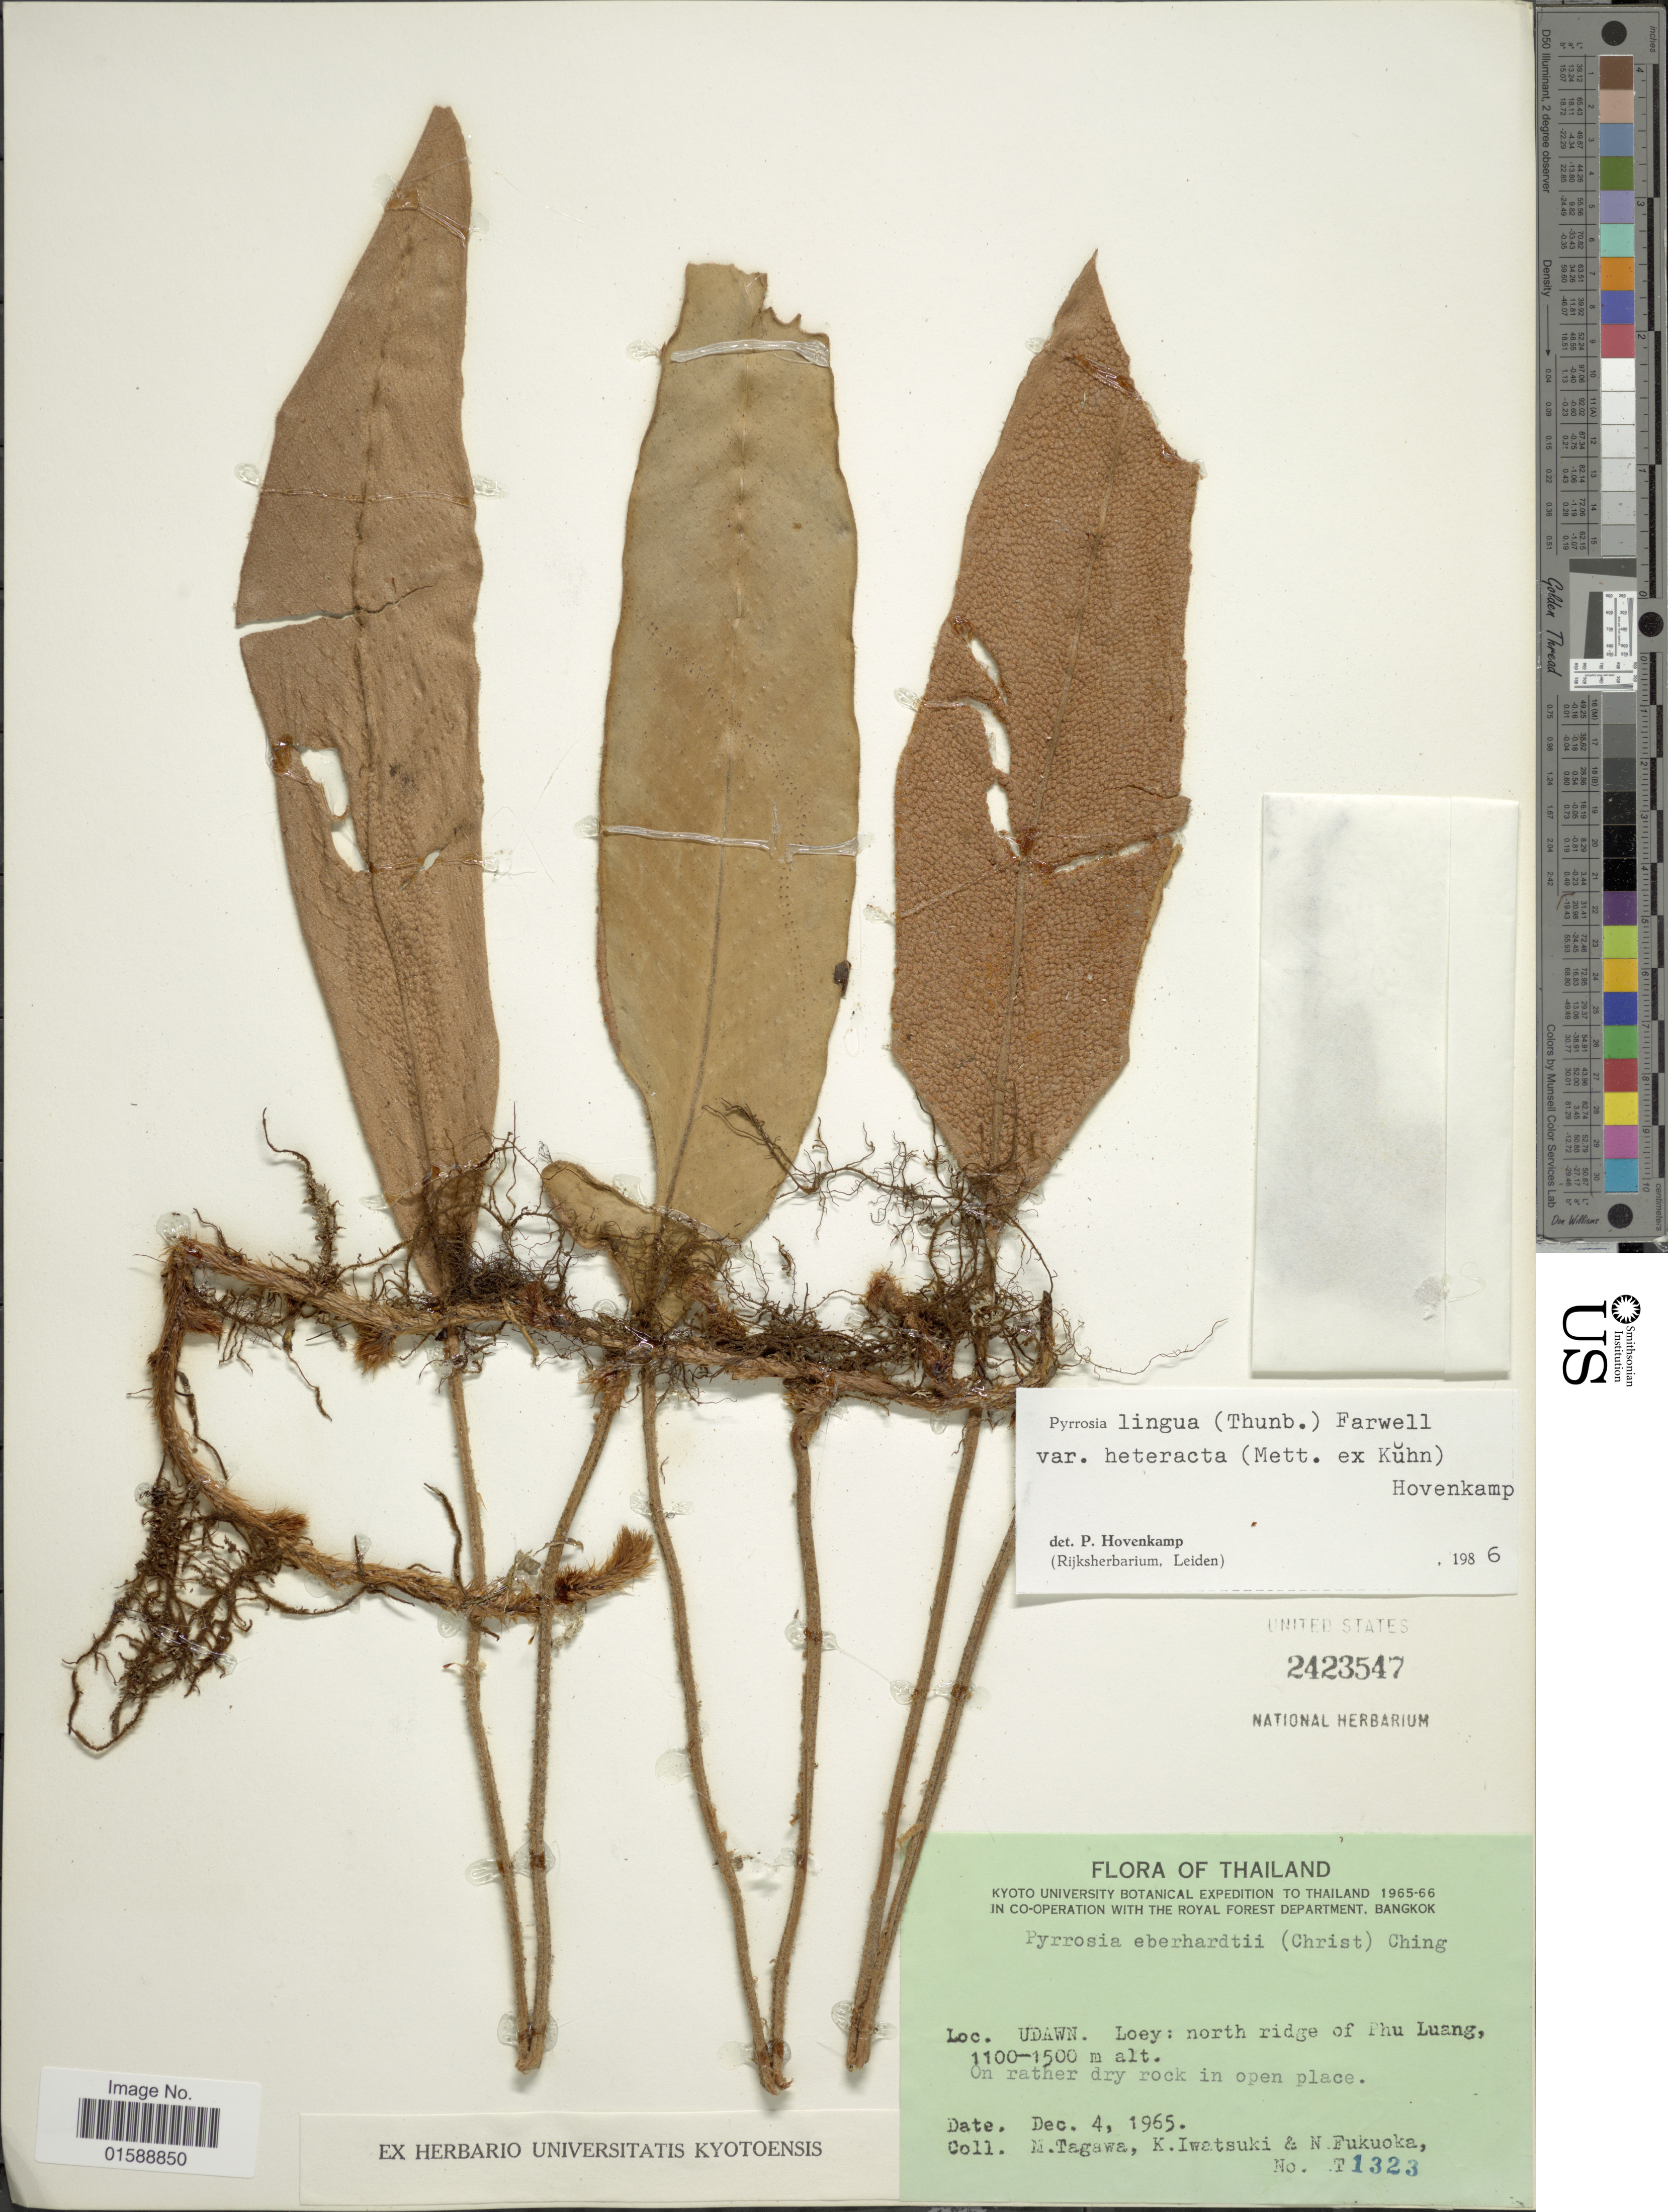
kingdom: Plantae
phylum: Tracheophyta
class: Polypodiopsida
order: Polypodiales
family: Polypodiaceae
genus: Pyrrosia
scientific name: Pyrrosia heteractis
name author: (Mett. ex Kuhn) Ching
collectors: M. Tagawa, K. Iwatsuki & N. Fukuoka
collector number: T1323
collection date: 1965-12-04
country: Thailand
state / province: Loei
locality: Udawn. Loey: north ridge of Thu Luang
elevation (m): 1100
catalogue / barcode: US 2423547